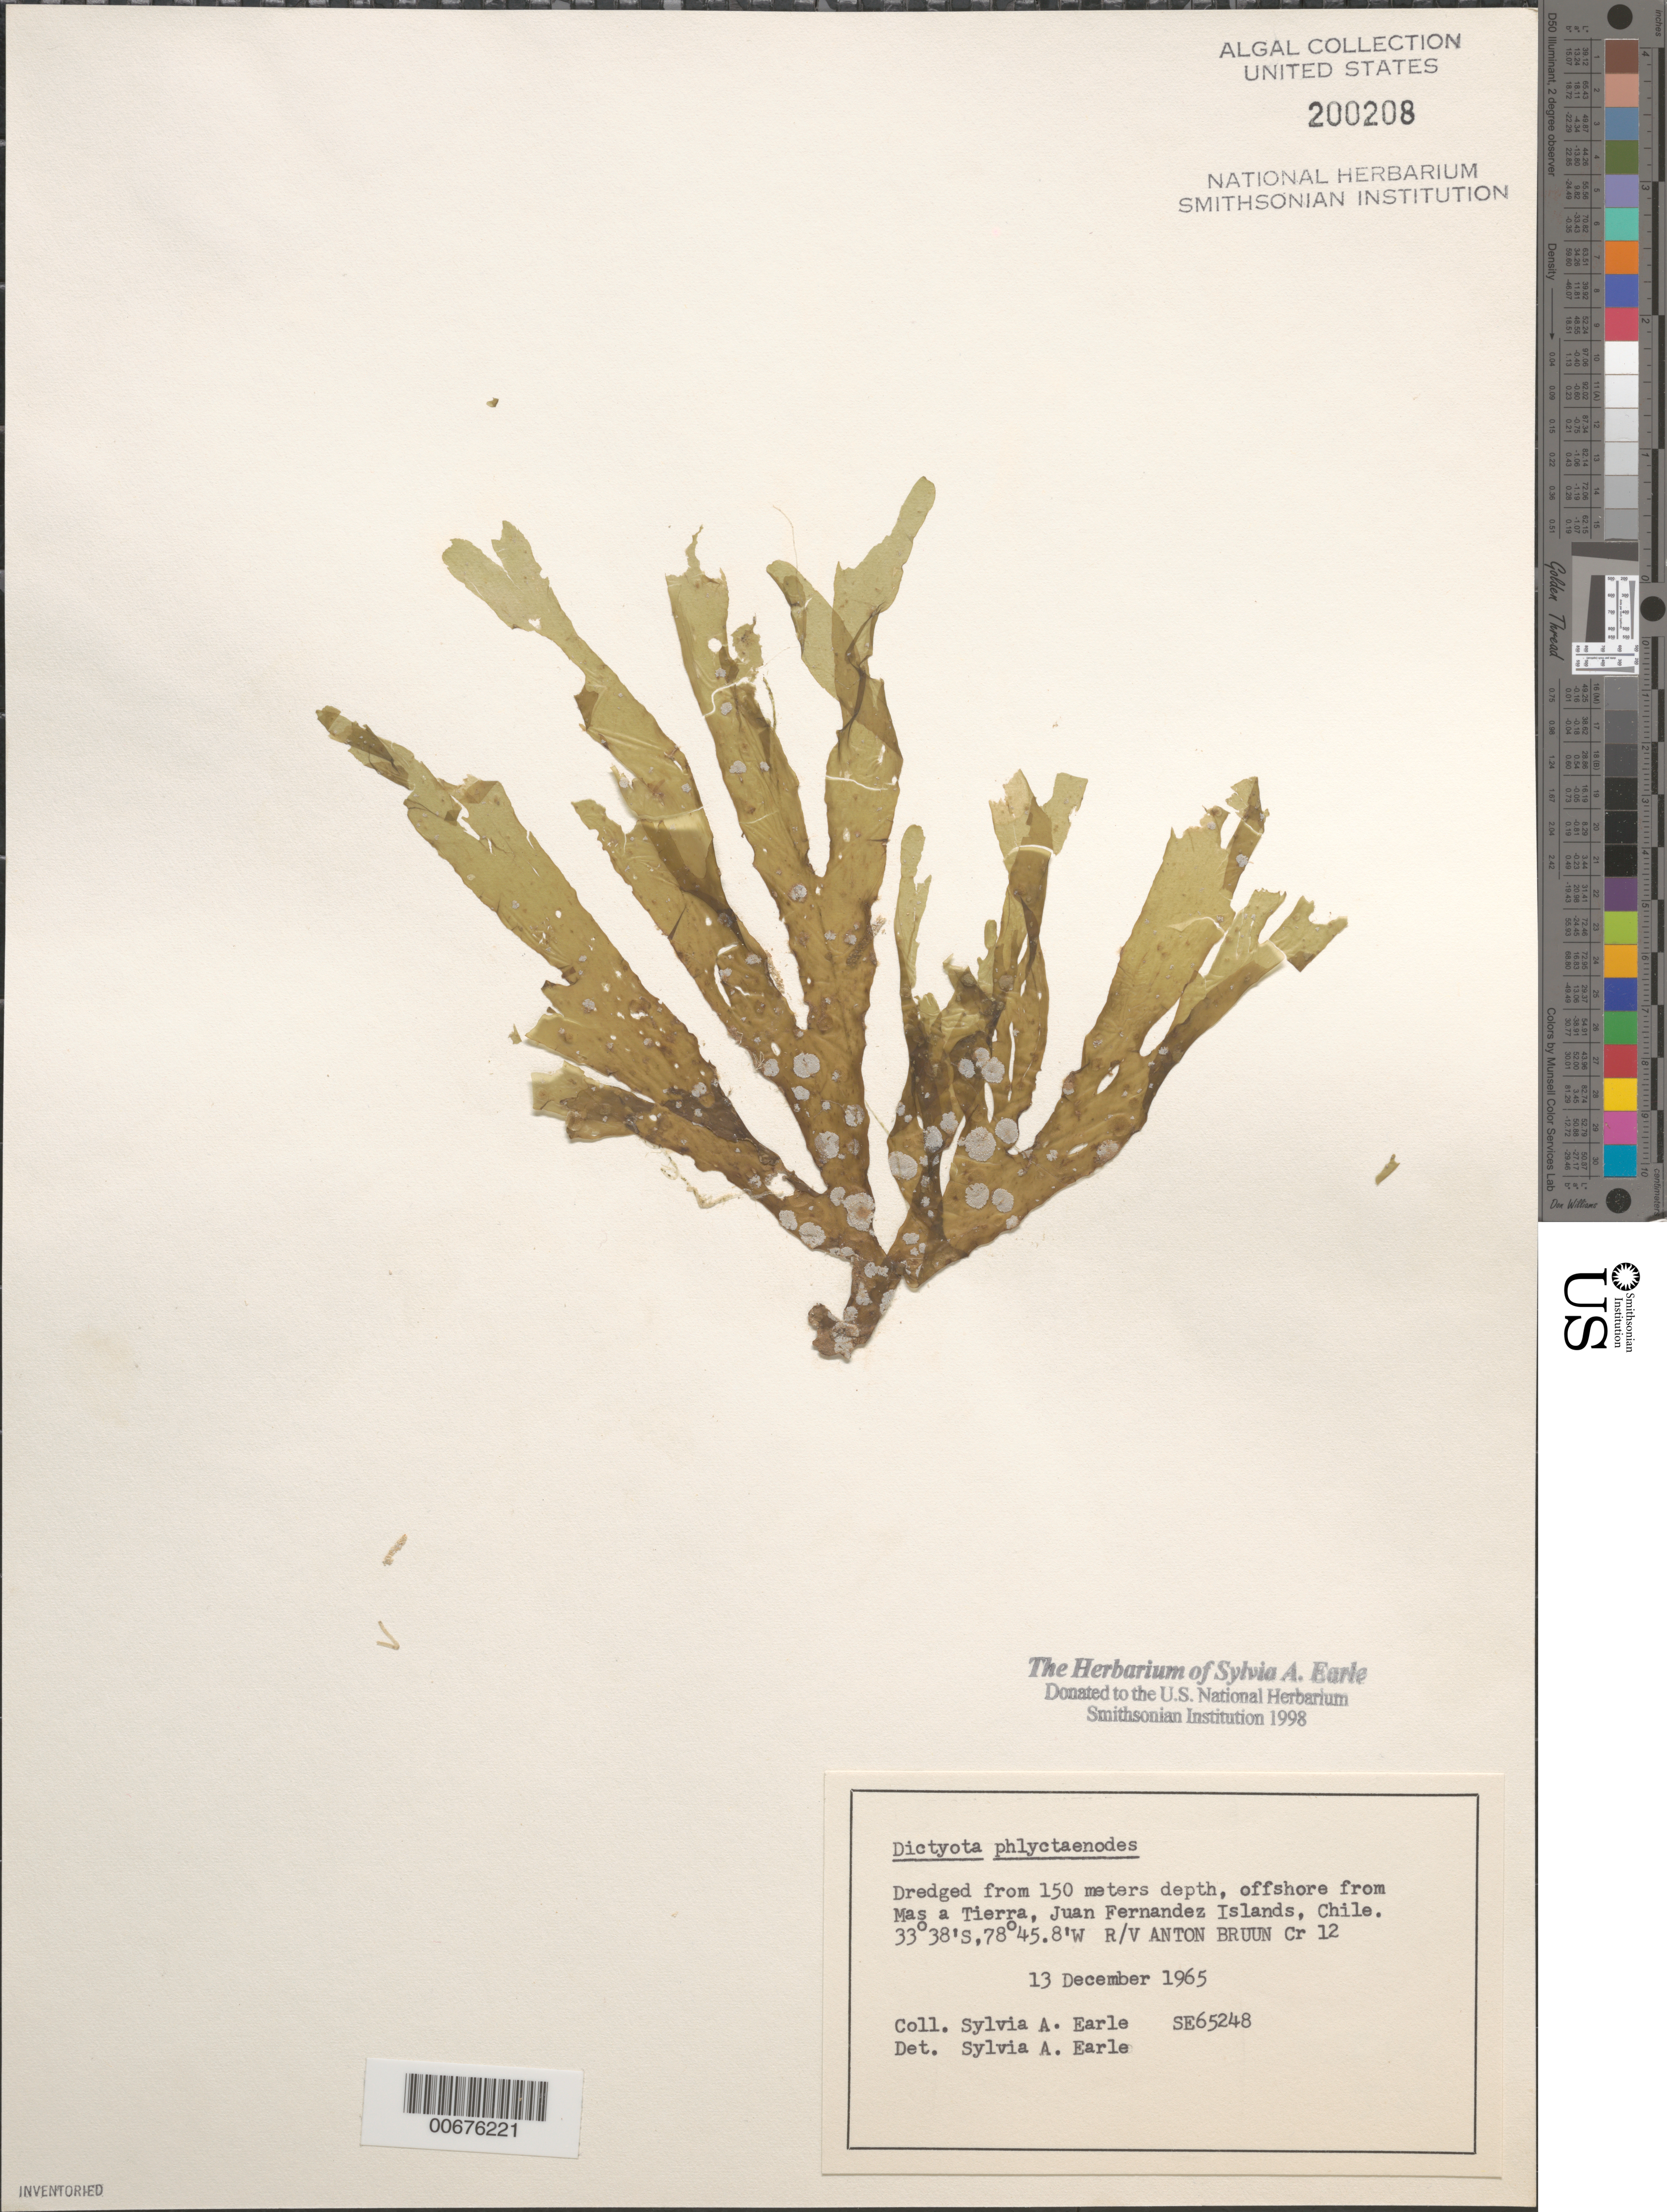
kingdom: Chromista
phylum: Ochrophyta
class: Phaeophyceae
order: Dictyotales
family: Dictyotaceae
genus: Dictyota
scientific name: Dictyota phlyctaenodes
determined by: Earle, S. A.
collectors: S. A. Earle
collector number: SE 65248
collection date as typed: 13 Dec 1965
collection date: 1965-12-13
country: Chile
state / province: Valparaíso (V)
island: Isla Más a Tierra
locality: Off Más a Tierra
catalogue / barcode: US 200208